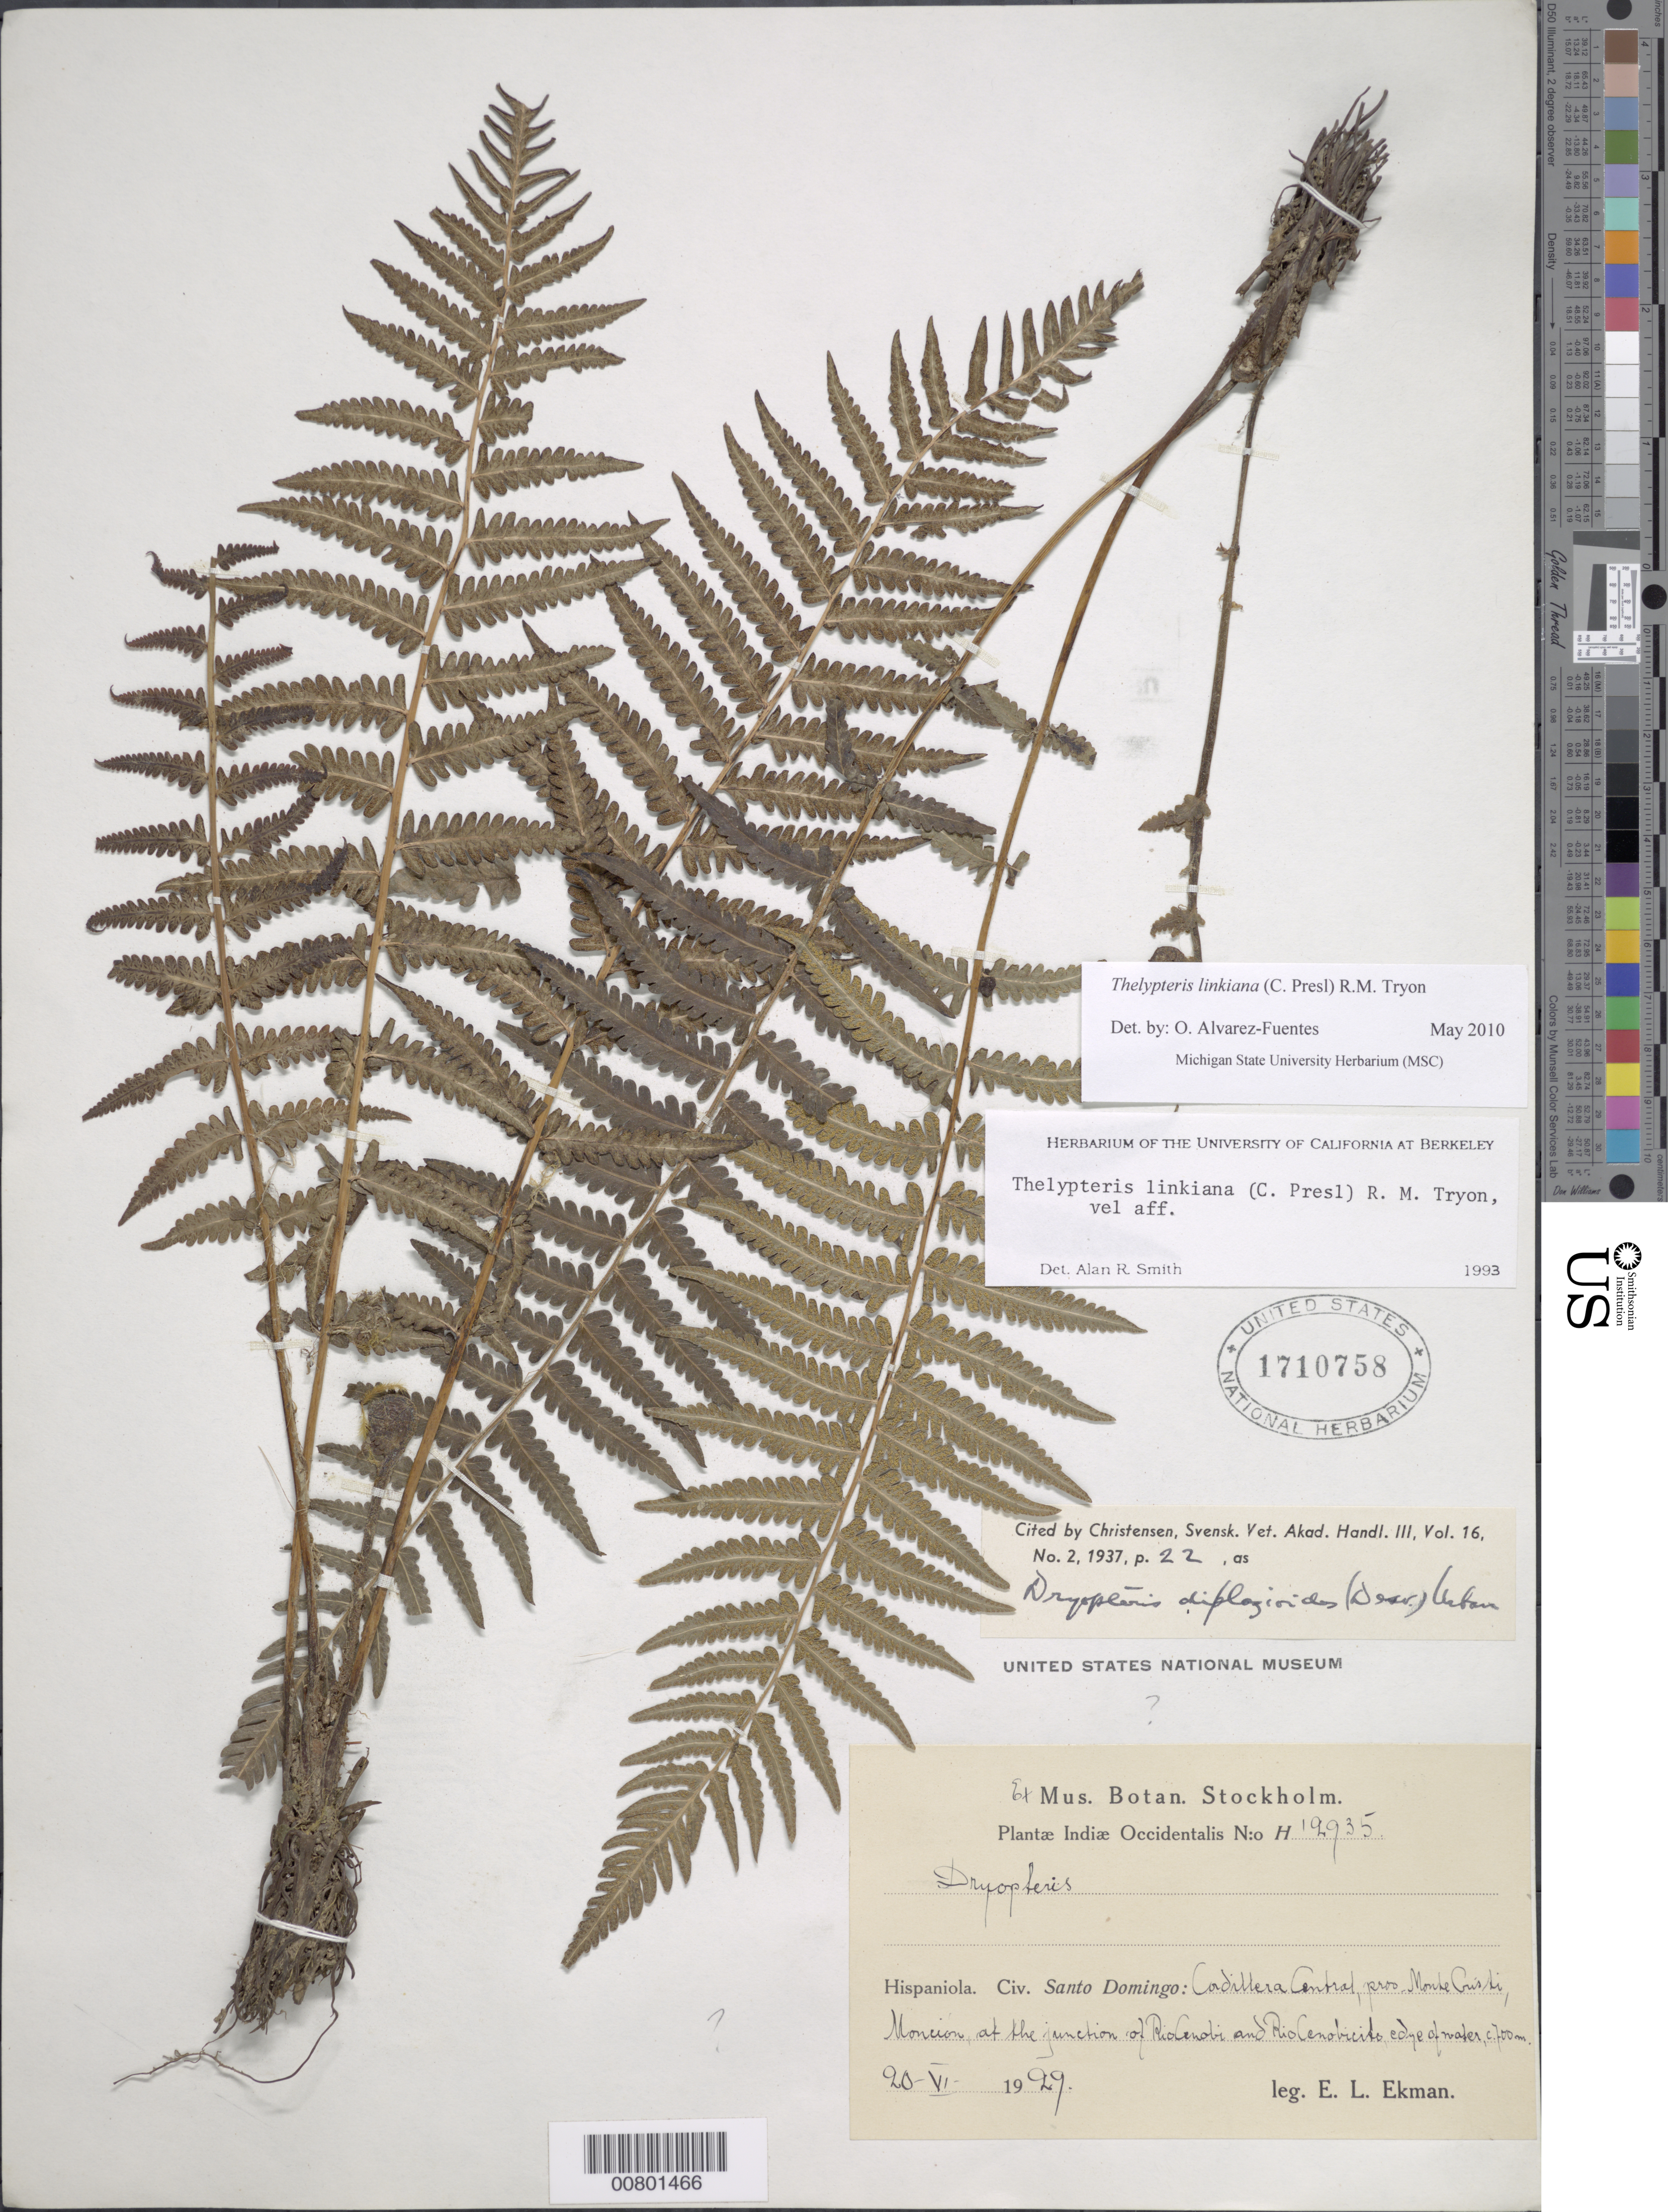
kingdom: Plantae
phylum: Tracheophyta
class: Polypodiopsida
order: Polypodiales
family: Thelypteridaceae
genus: Amauropelta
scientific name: Amauropelta linkiana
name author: (C. Presl) Pic. Serm.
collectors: E. L. Ekman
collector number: H 12935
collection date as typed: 20 Jun 1929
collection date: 1929-06-20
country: Dominican Republic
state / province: Monte Cristi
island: Hispaniola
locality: Cordillera Central, Monción, junction of rio Cenobi and Rio Cenobicito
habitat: Edge of waater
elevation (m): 700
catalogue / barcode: US 1710758